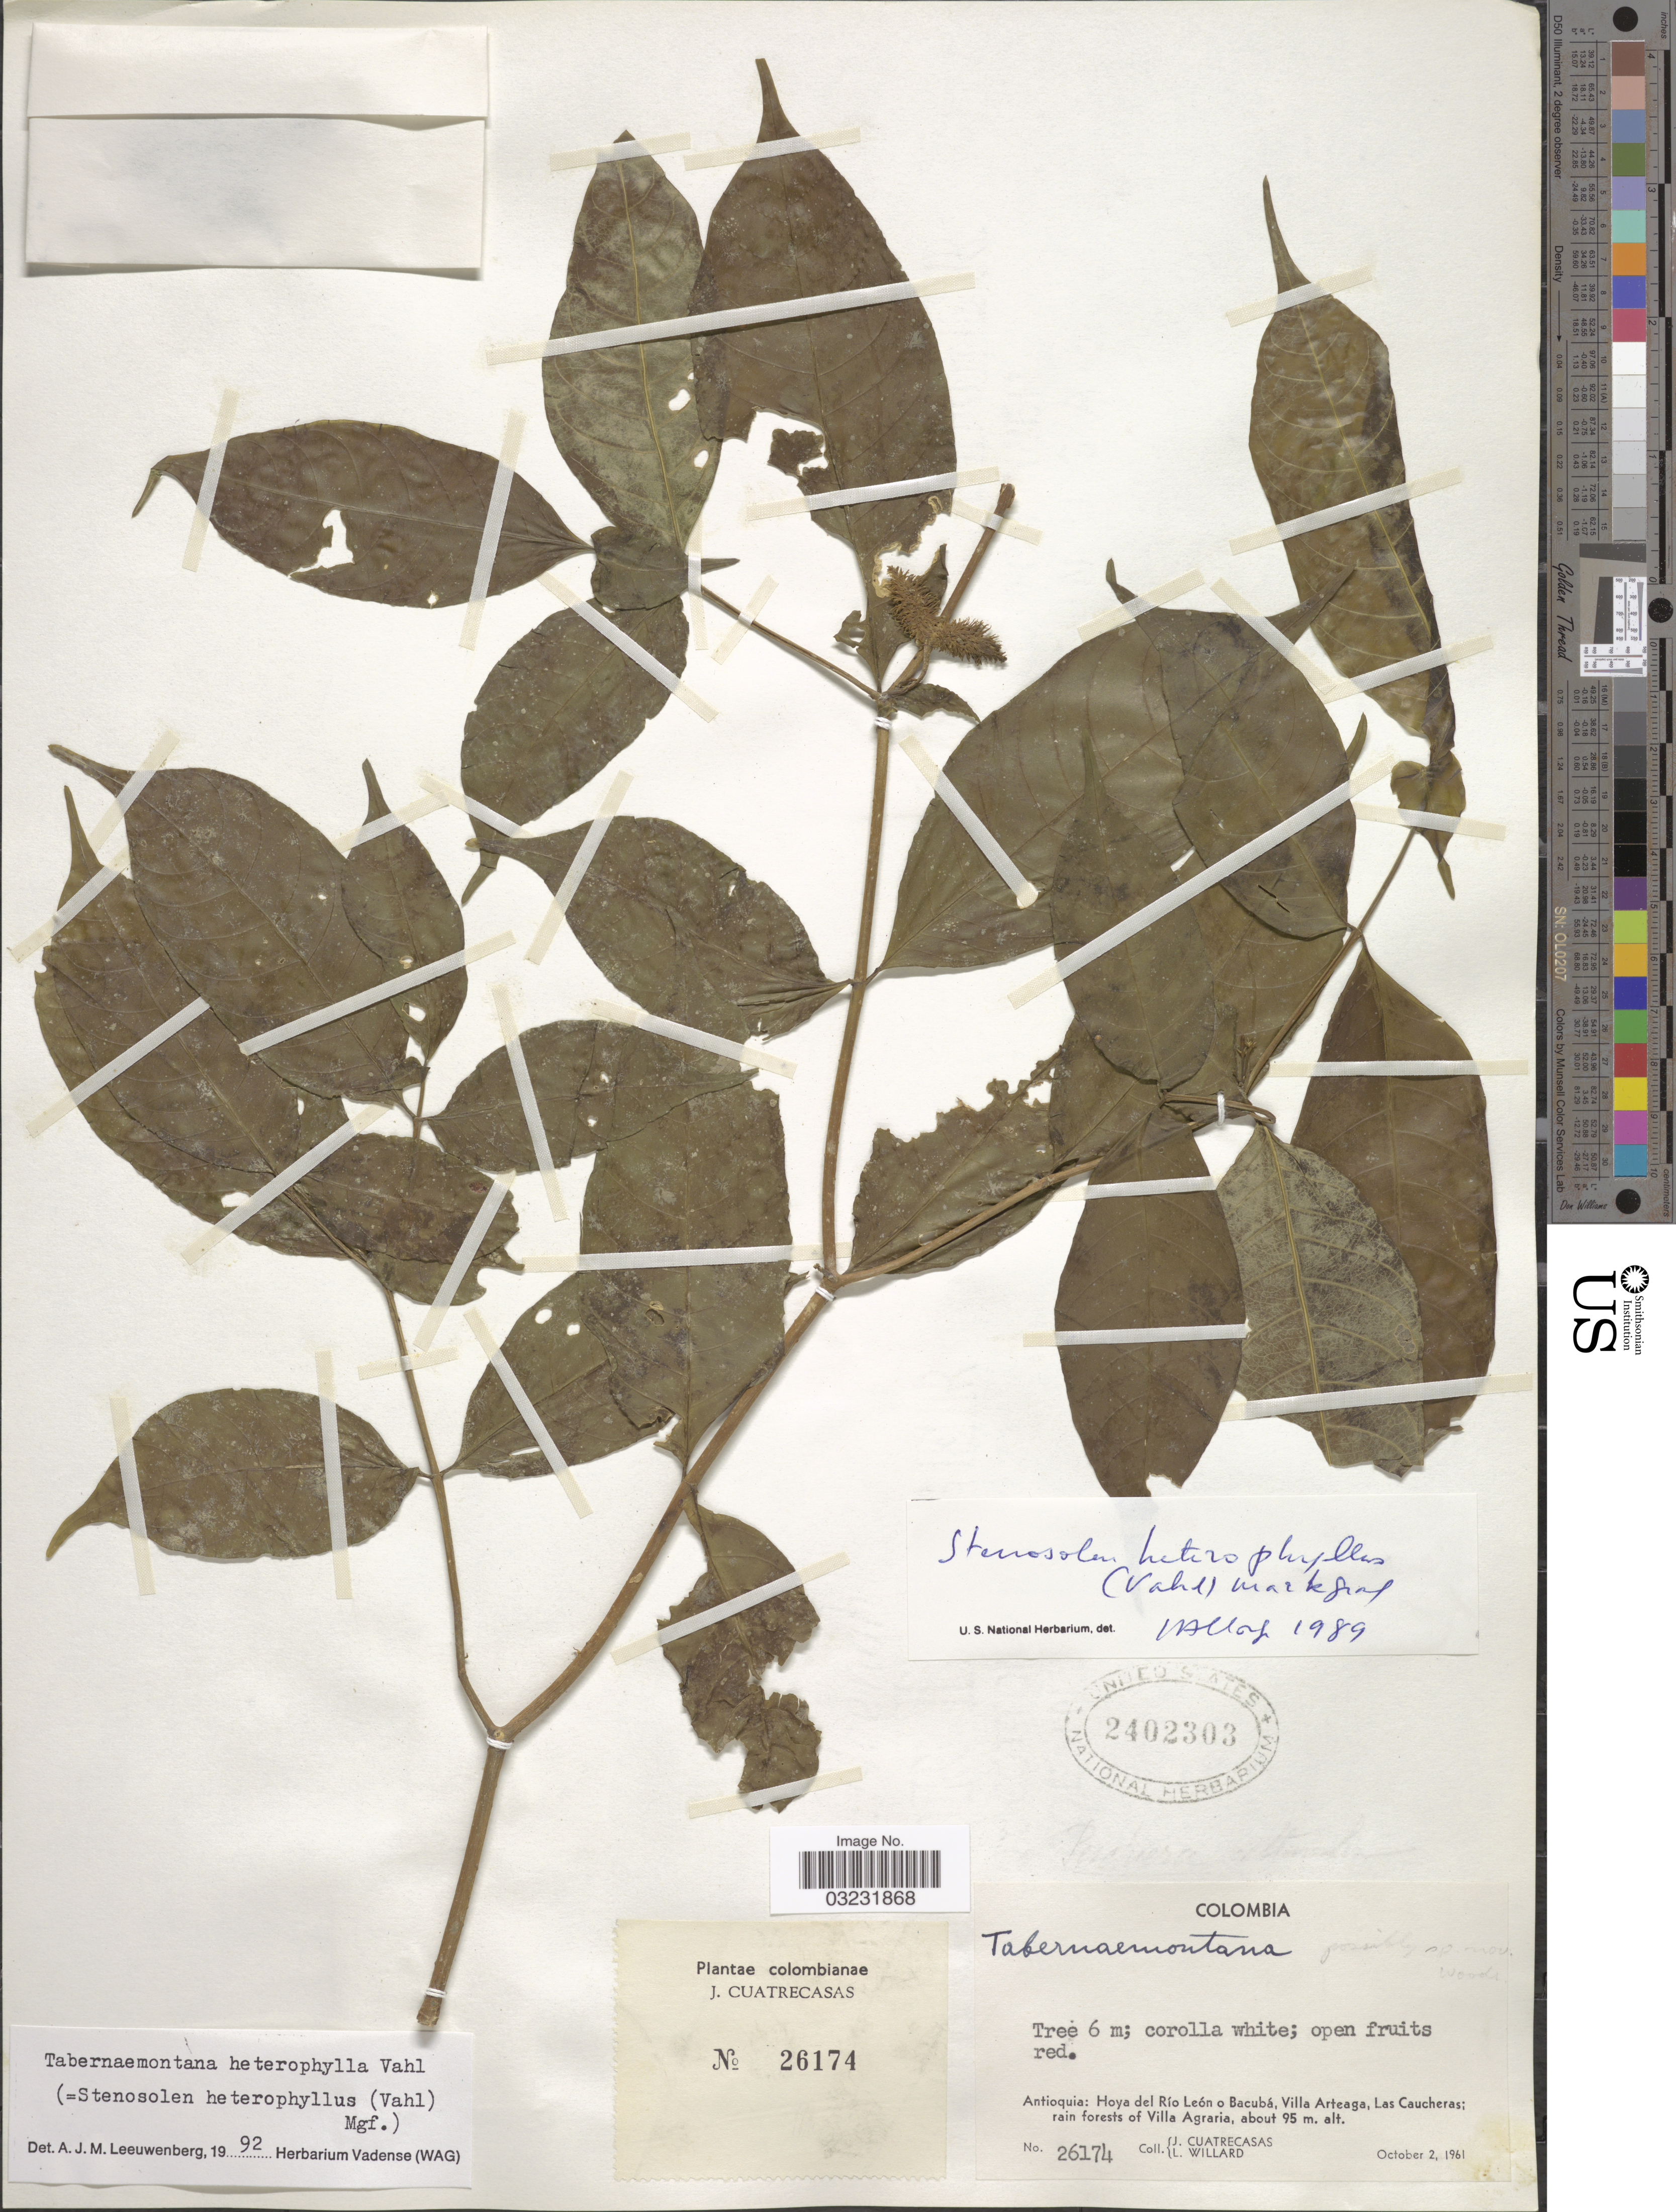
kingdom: Plantae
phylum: Tracheophyta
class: Magnoliopsida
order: Gentianales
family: Apocynaceae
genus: Tabernaemontana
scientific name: Tabernaemontana heterophylla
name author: Vahl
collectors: J. Cuatrecasas & L. Willard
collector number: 26174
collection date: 1961-10-02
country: Colombia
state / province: Antioquia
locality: Antioquia: Hoya del Río León o Bacubá, Villa Arteaga, Las Caucheras; rain forests of Villa Agraria.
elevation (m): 95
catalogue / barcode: US 2402303